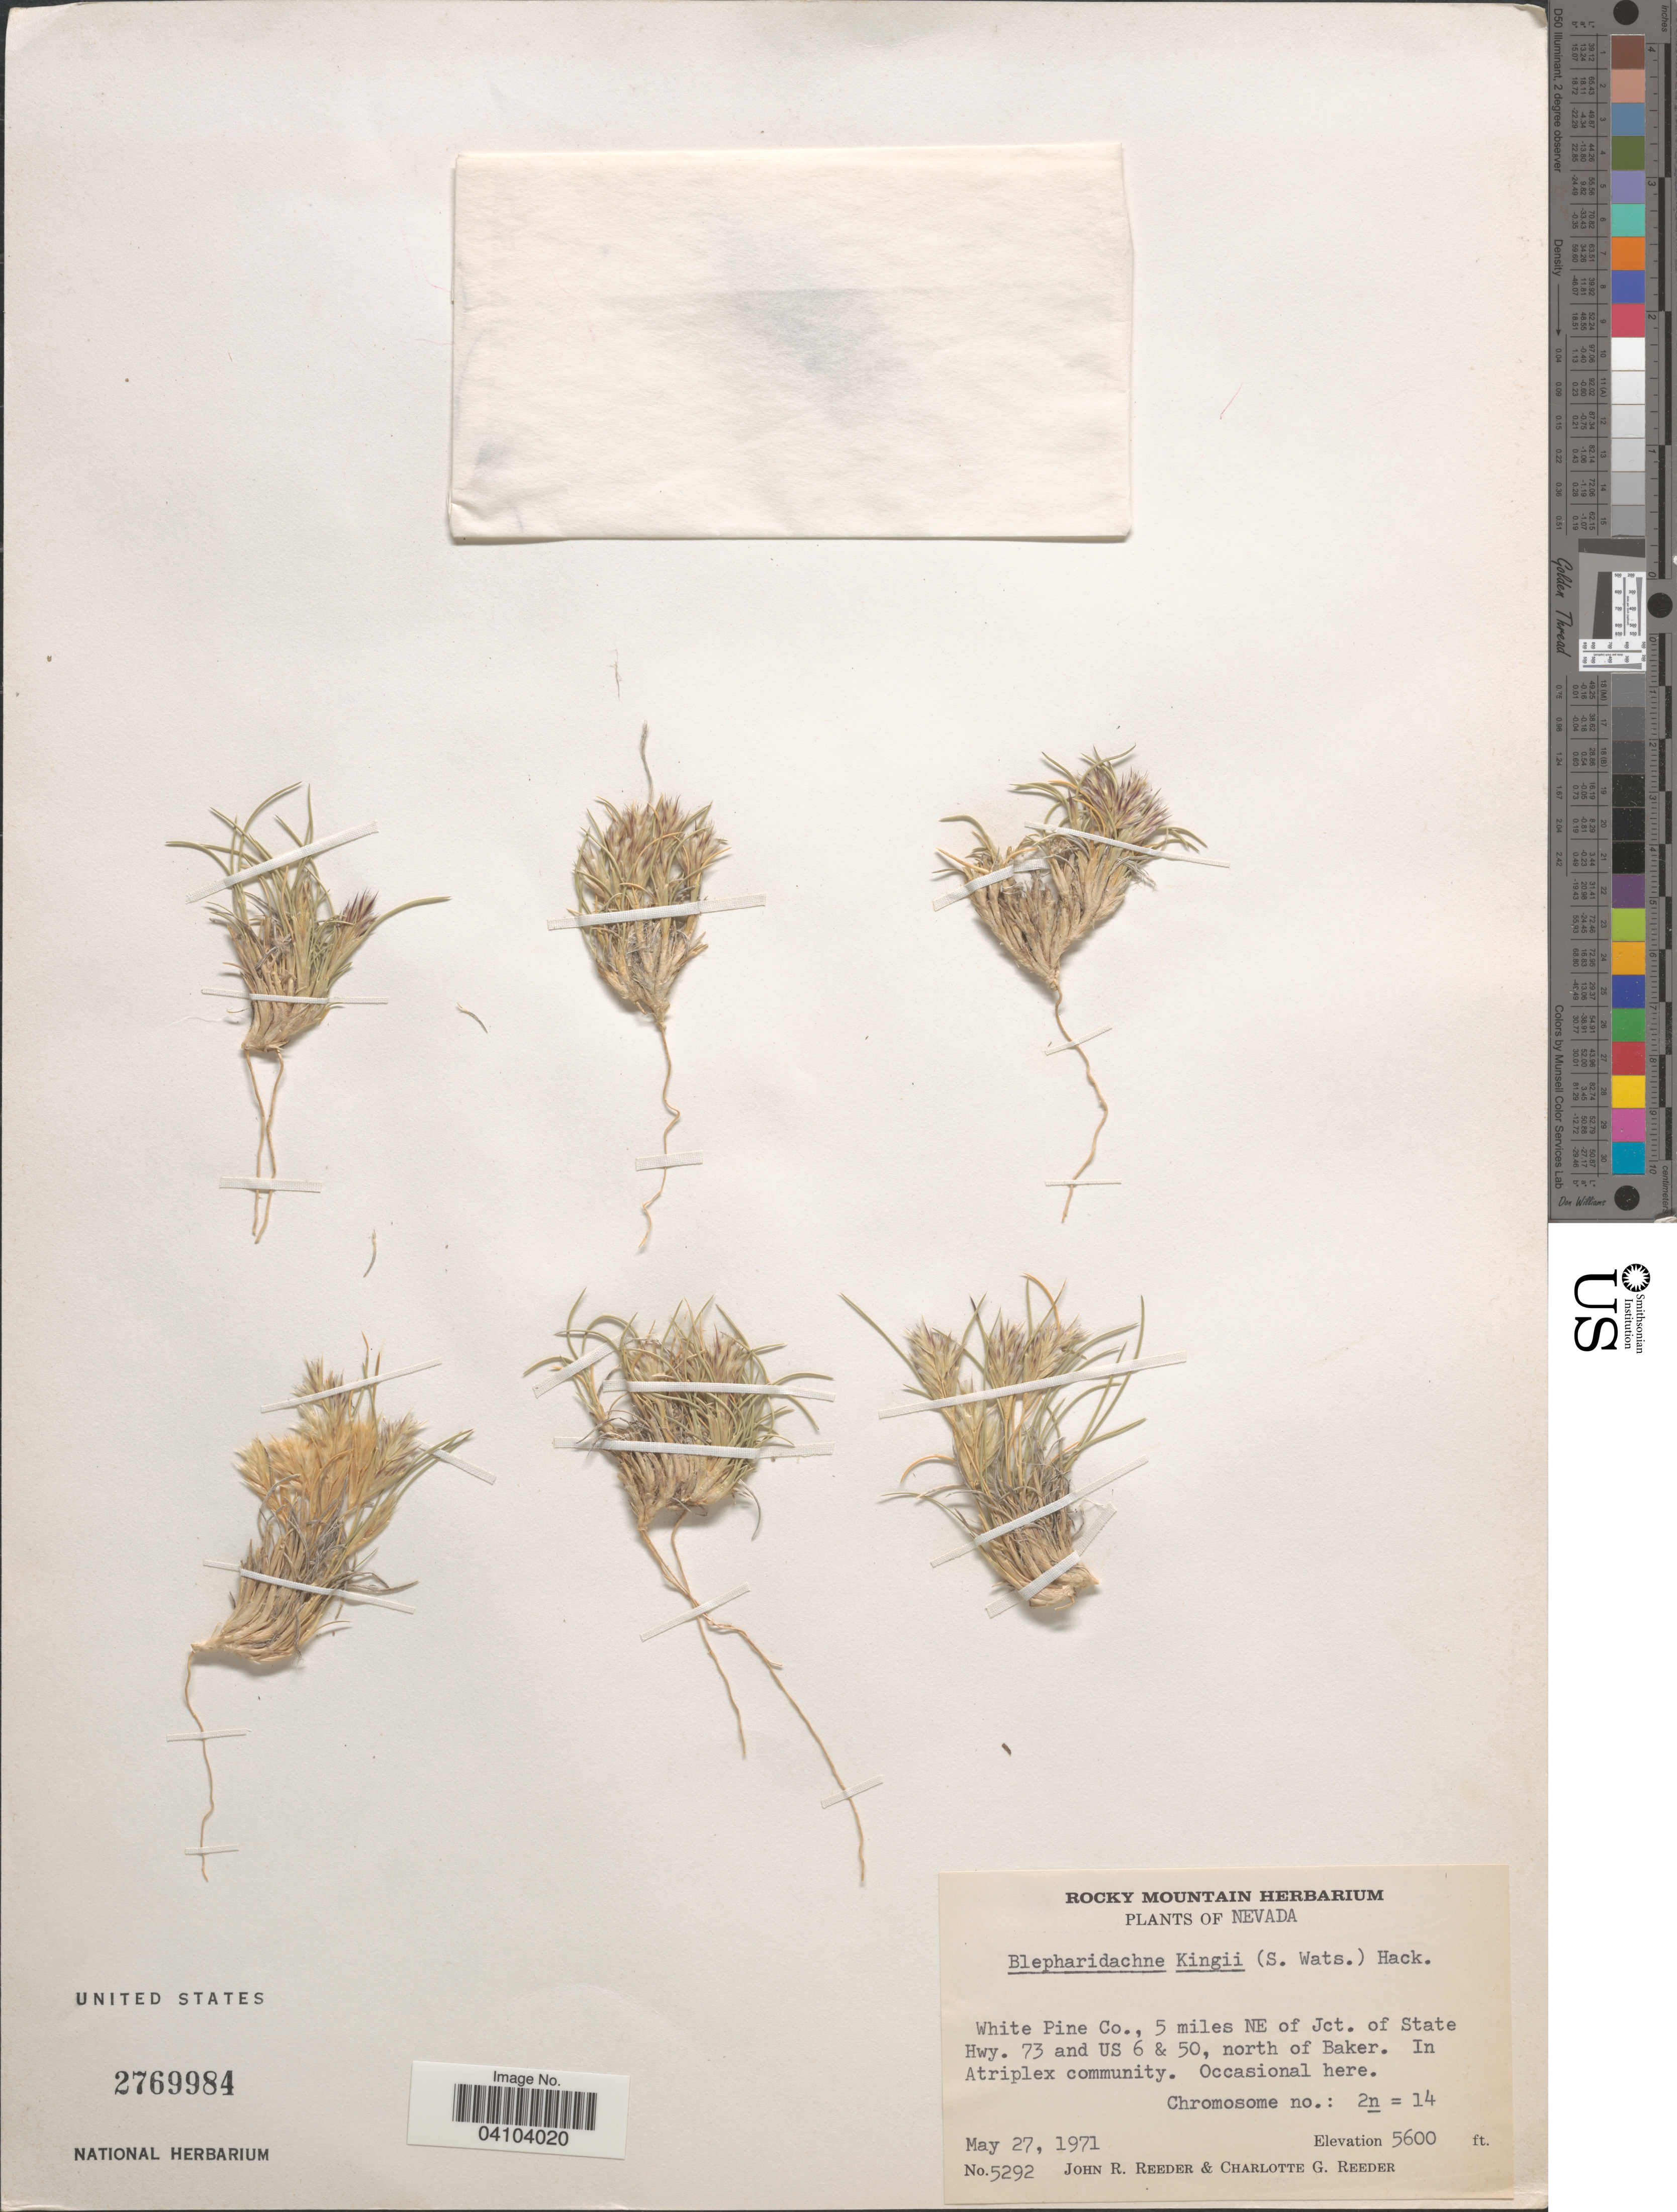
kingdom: Plantae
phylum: Tracheophyta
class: Liliopsida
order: Poales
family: Poaceae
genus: Blepharidachne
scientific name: Blepharidachne kingii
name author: (S. Watson) Hack.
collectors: J. R. Reeder & C. G. Reeder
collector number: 5292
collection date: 1971-05-27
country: United States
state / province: Nevada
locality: White Pine Co., 5 miles NE of Jct. of State Hwy. 73 and US 6 & 50, north of Baker.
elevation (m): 1707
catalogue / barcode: US 2769984